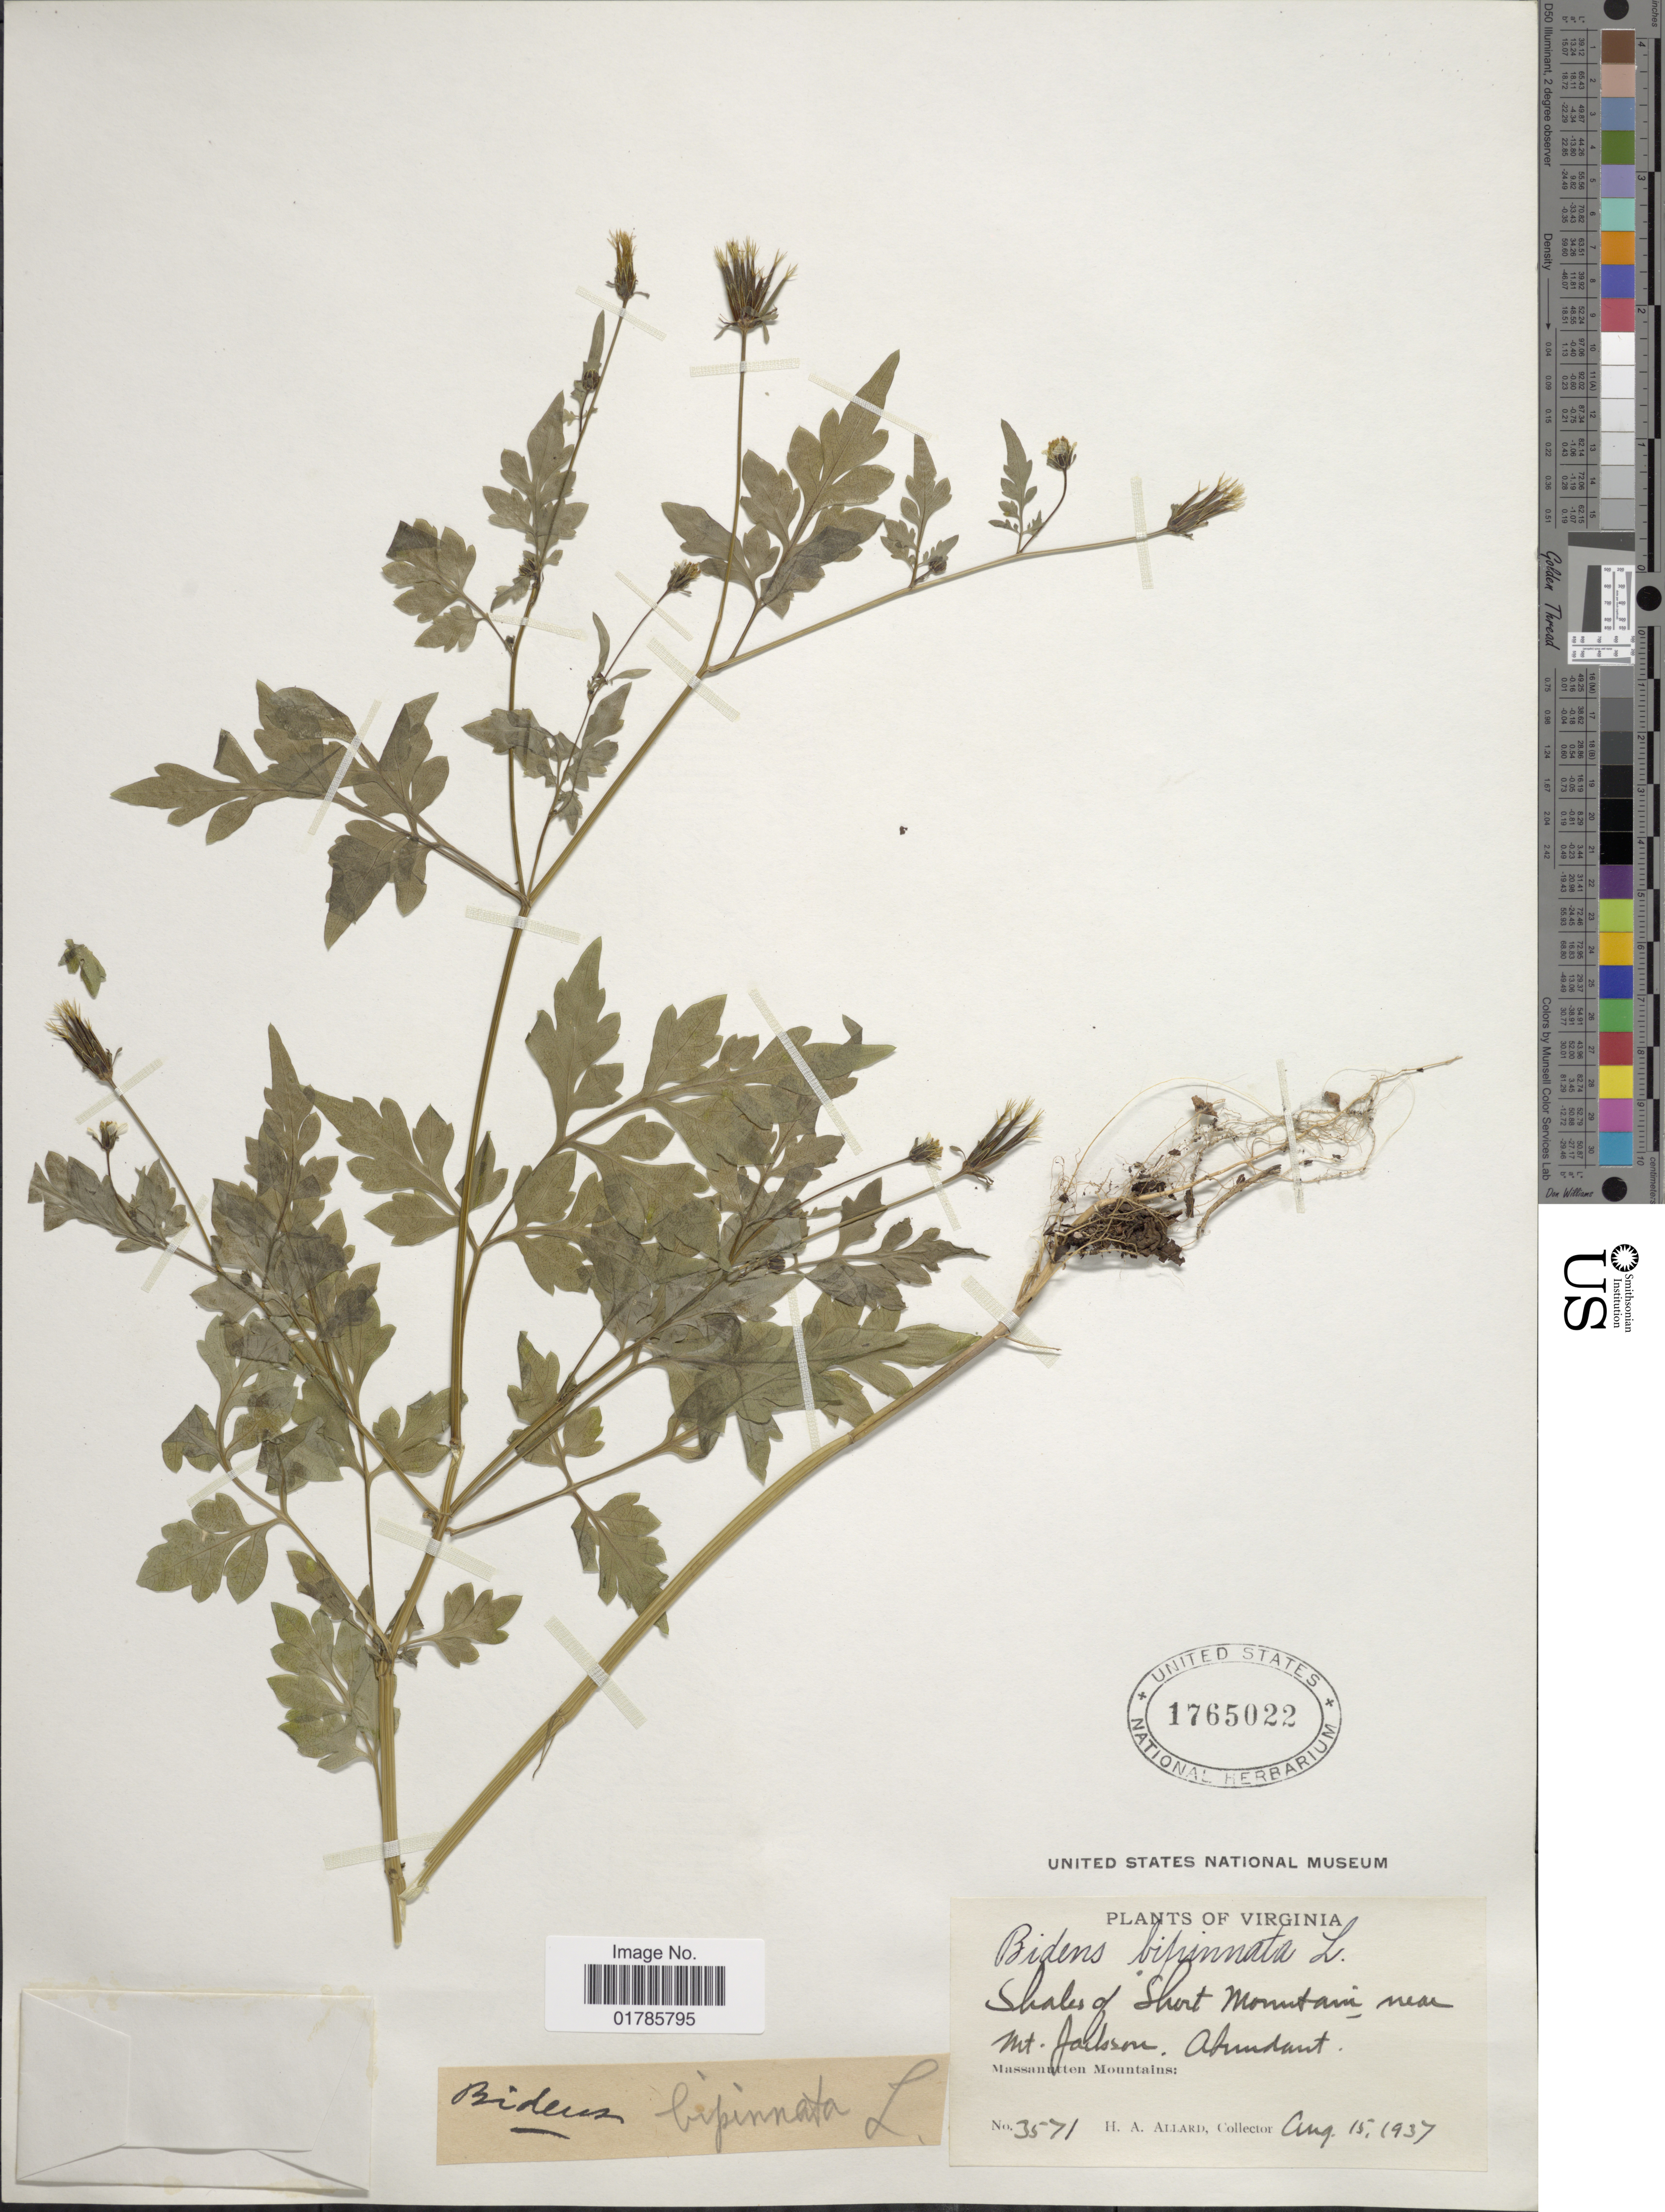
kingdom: Plantae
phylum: Tracheophyta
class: Magnoliopsida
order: Asterales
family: Asteraceae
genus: Bidens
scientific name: Bidens bipinnata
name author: L.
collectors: H. A. Allard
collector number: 3571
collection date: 1937-08-15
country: United States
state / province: Virginia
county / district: Shenandoah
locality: Shades of short mountain near mt. Jackson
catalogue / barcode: US 1765022